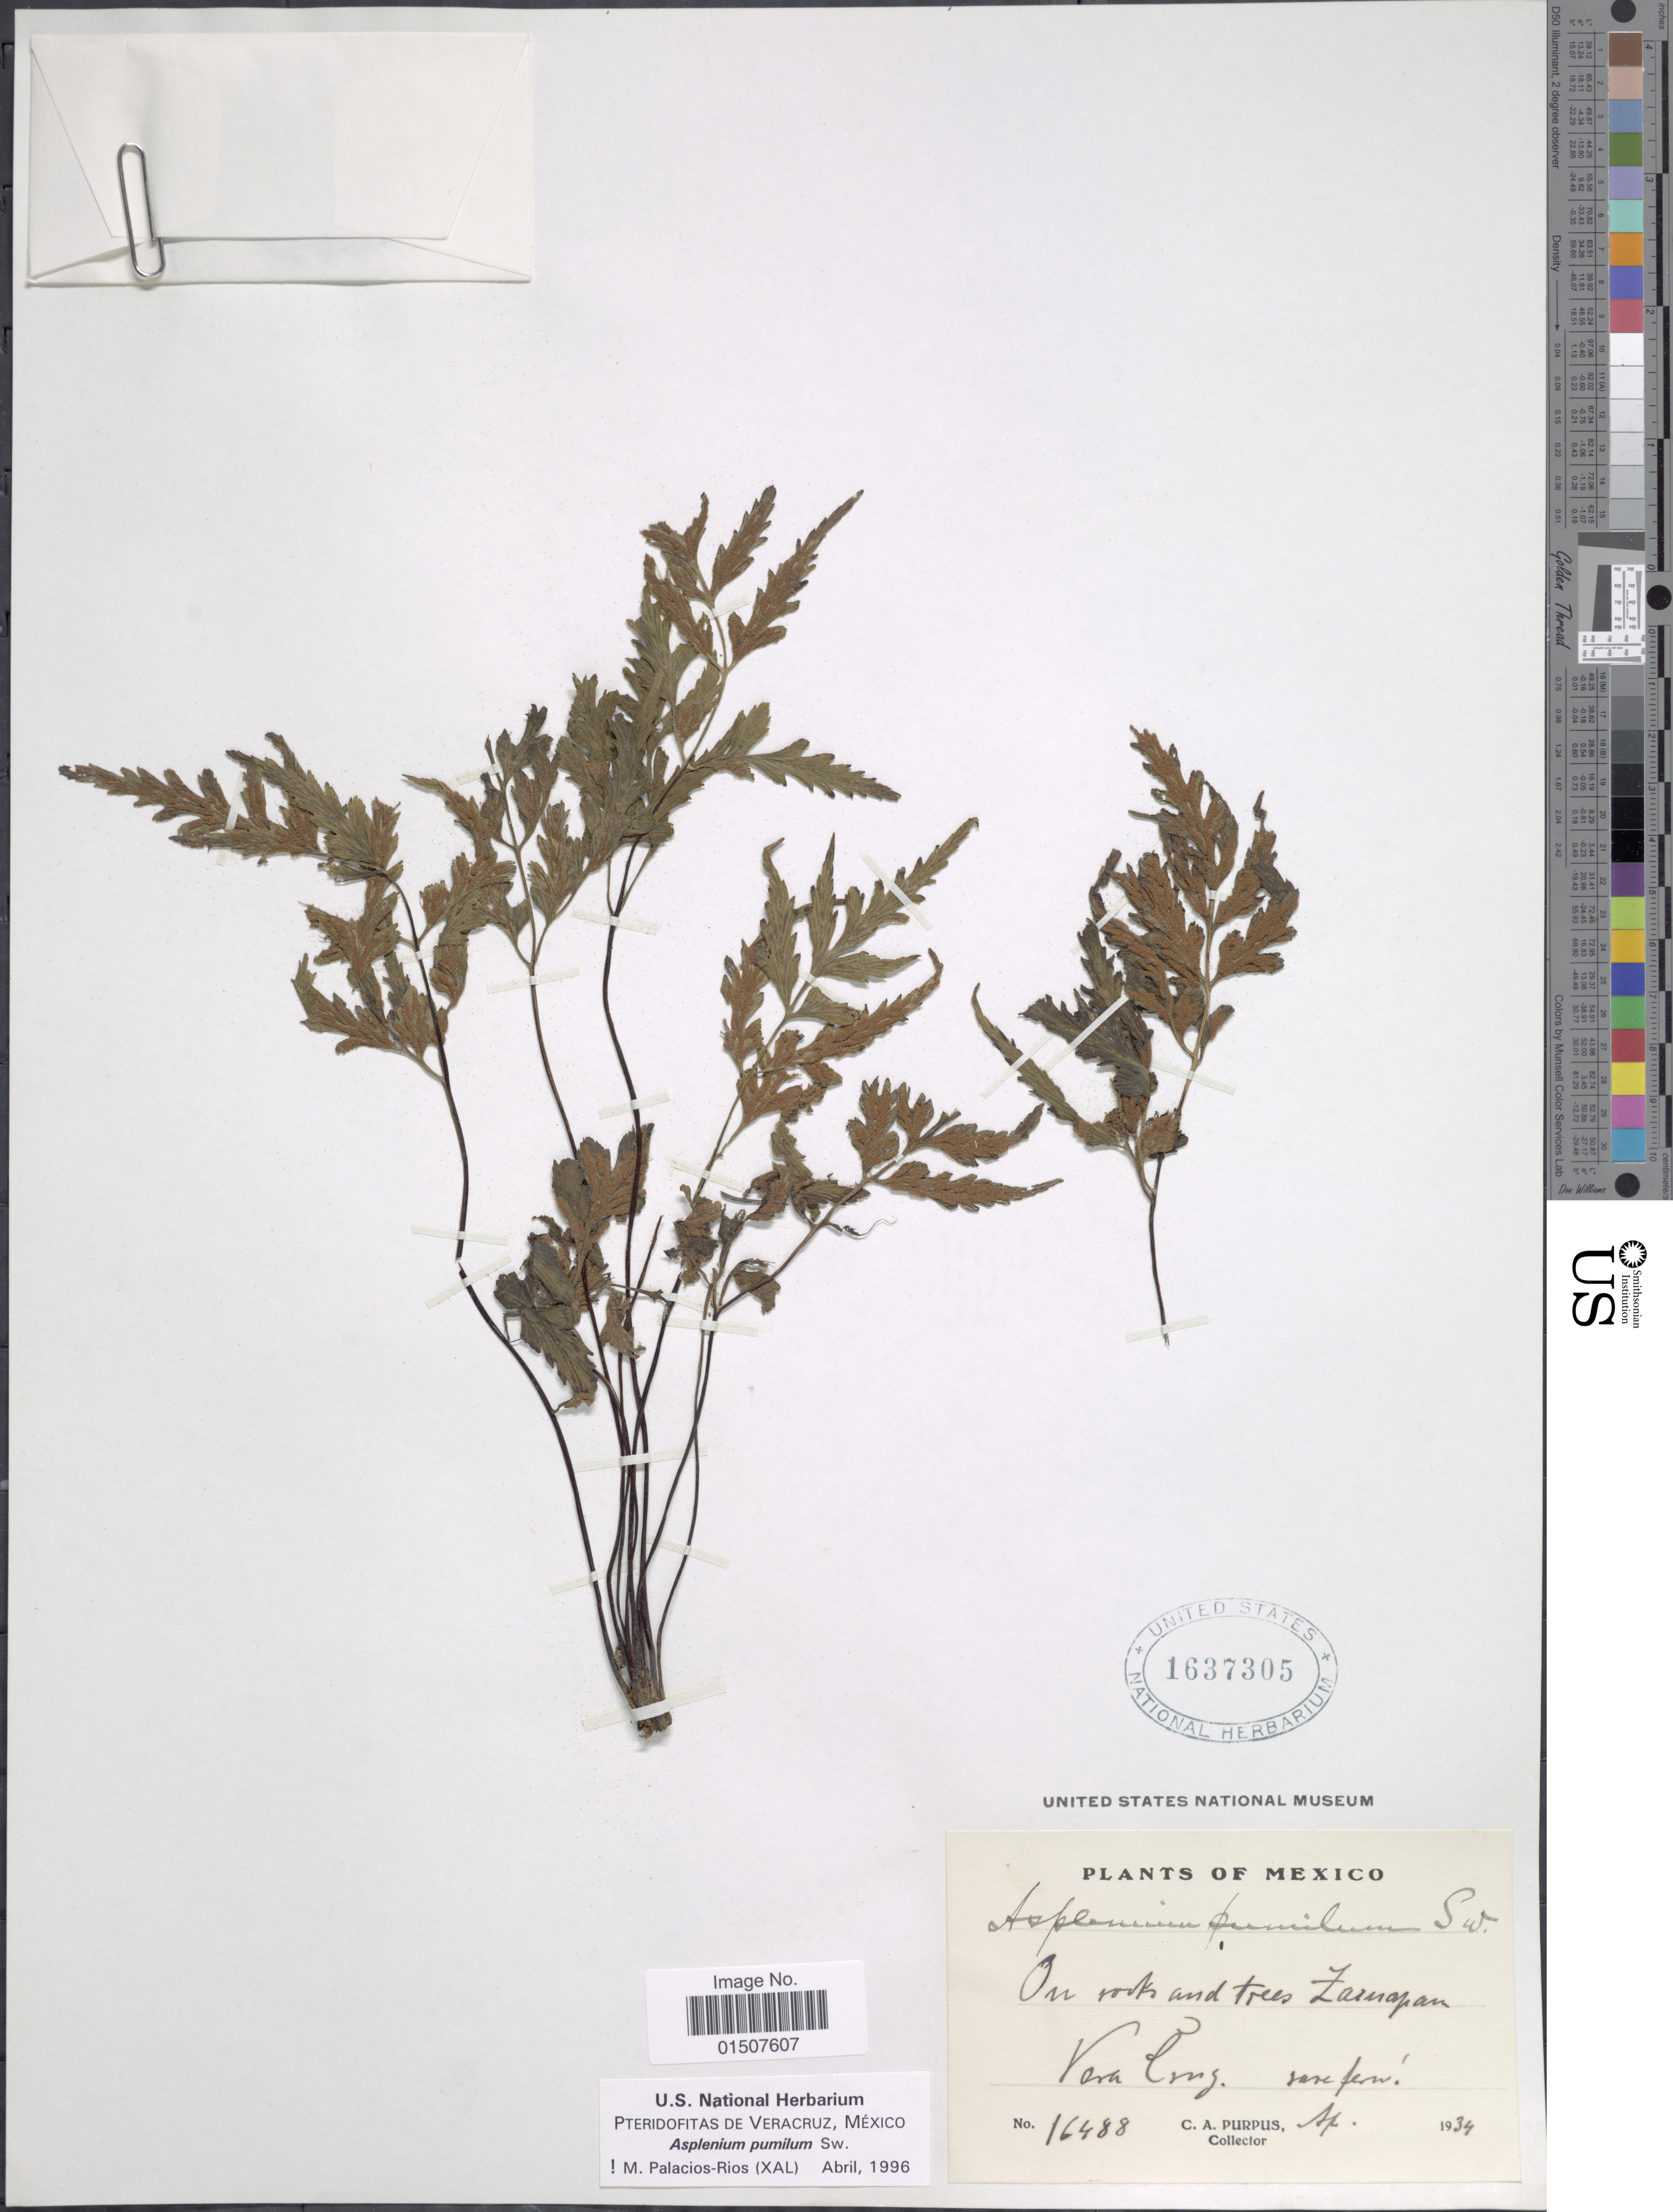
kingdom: Plantae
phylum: Tracheophyta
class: Polypodiopsida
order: Polypodiales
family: Aspleniaceae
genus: Asplenium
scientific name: Asplenium pumilum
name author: Sw.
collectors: C. A. Purpus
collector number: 16488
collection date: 1934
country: Mexico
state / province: Veracruz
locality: Vera Cruz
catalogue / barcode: US 1637305